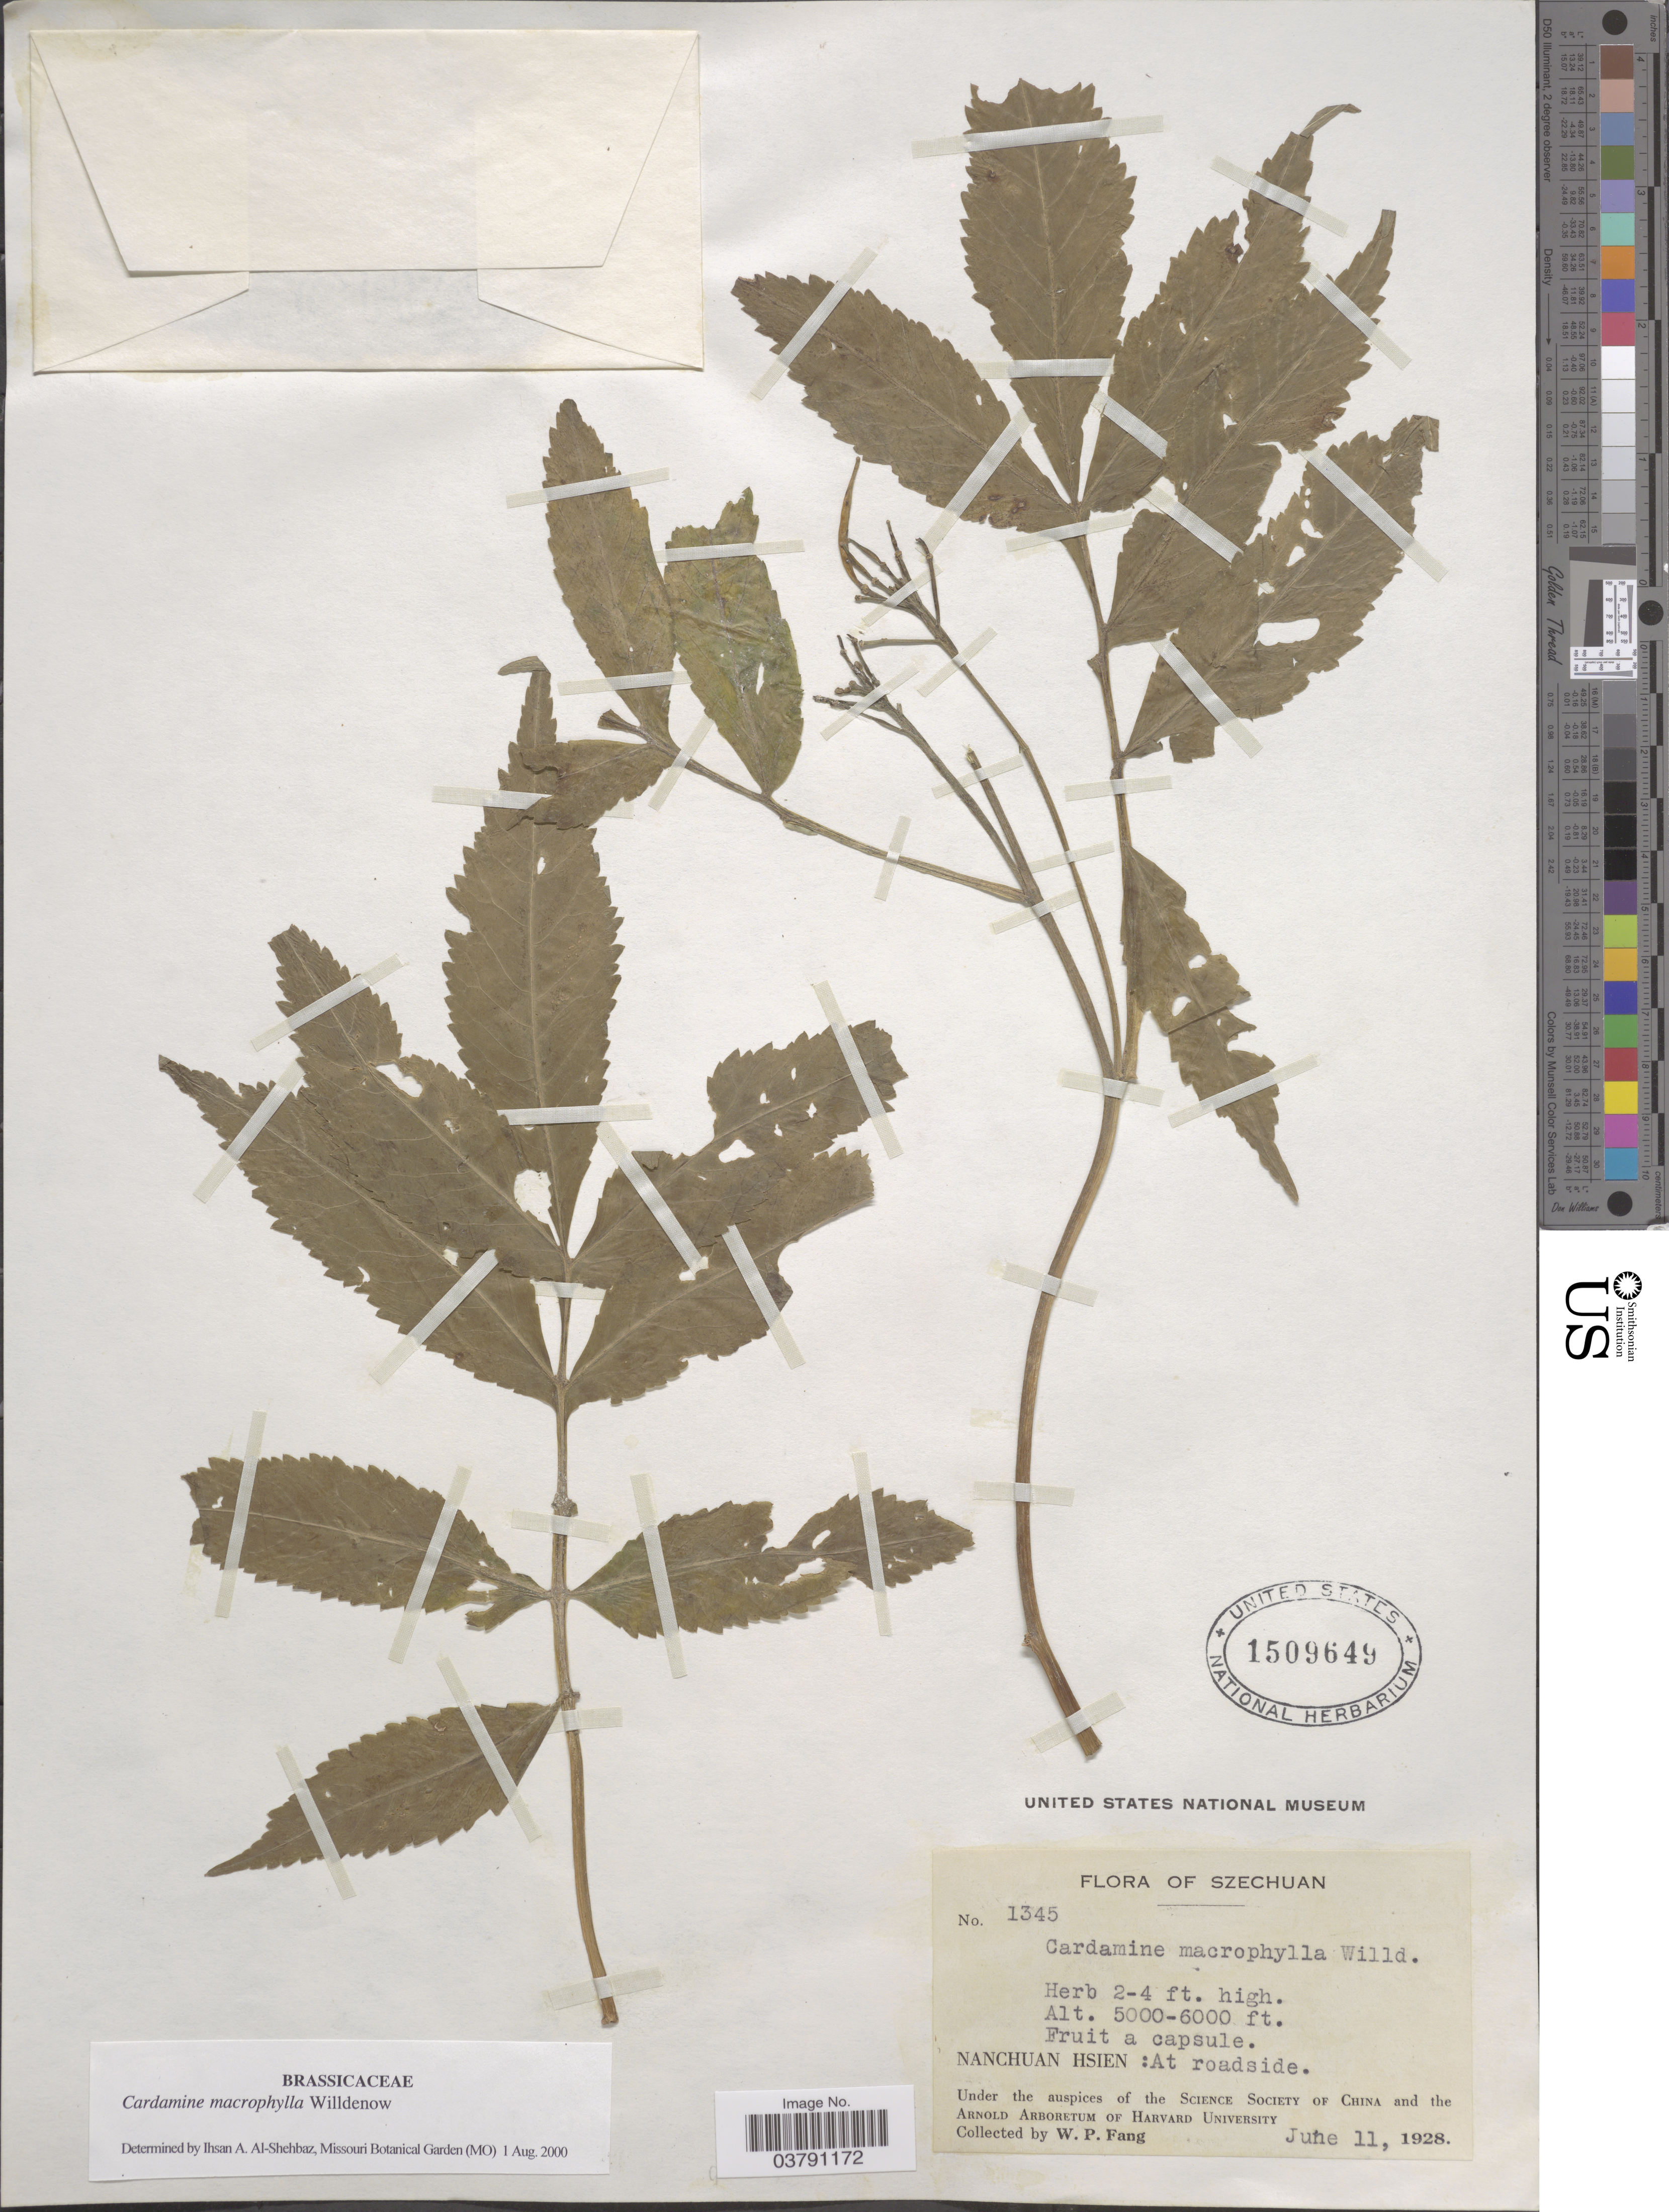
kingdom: Plantae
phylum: Tracheophyta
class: Magnoliopsida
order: Brassicales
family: Brassicaceae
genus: Cardamine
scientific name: Cardamine macrophylla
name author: Willd.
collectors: W. P. Fang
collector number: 1345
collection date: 1928-06-11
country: China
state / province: Sichuan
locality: Szechuan. Nanchuan Hsien: At roadside.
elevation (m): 1524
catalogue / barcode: US 1509649